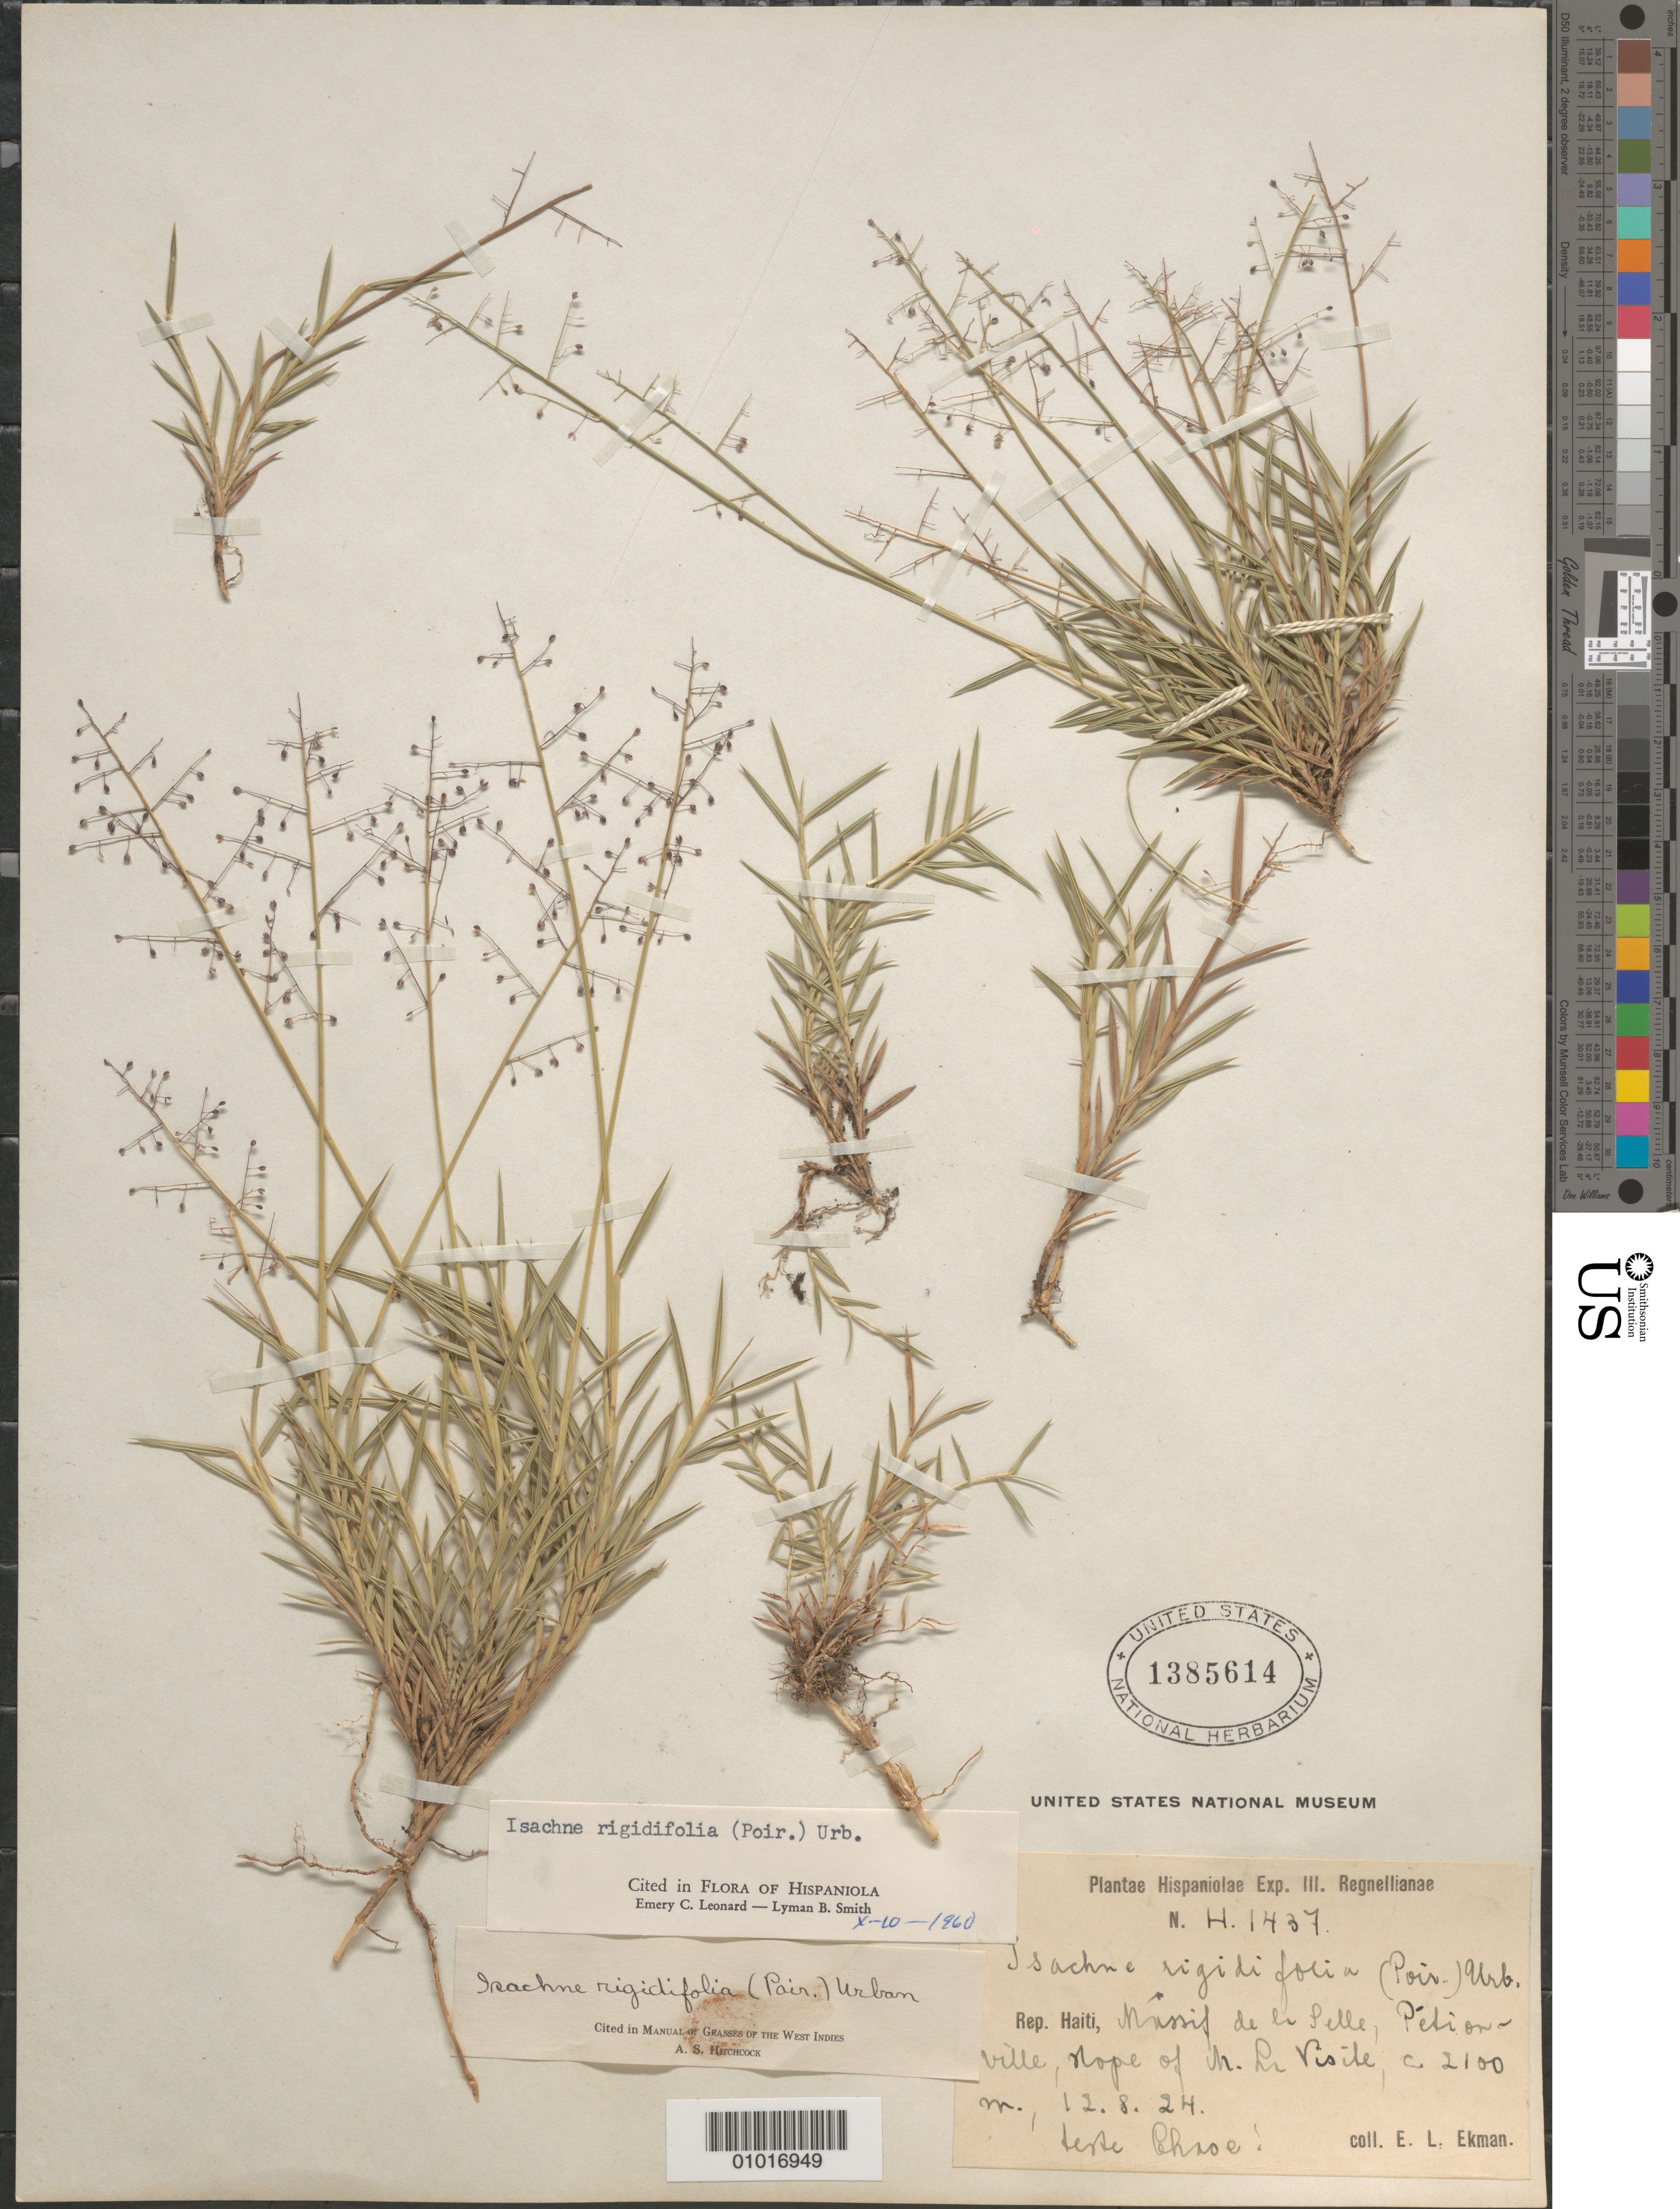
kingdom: Plantae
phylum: Tracheophyta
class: Liliopsida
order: Poales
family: Poaceae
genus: Isachne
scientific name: Isachne rigidifolia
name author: (Poir.) Urb.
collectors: E. L. Ekman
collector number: H 1437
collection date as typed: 12 Aug 1924 or 08 Dec 1924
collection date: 1924-08-12 or 1924-12-08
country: Haiti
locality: Massif de la Pelle, Pelion ville, slope of M. la Visite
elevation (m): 2100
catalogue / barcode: US 1385614